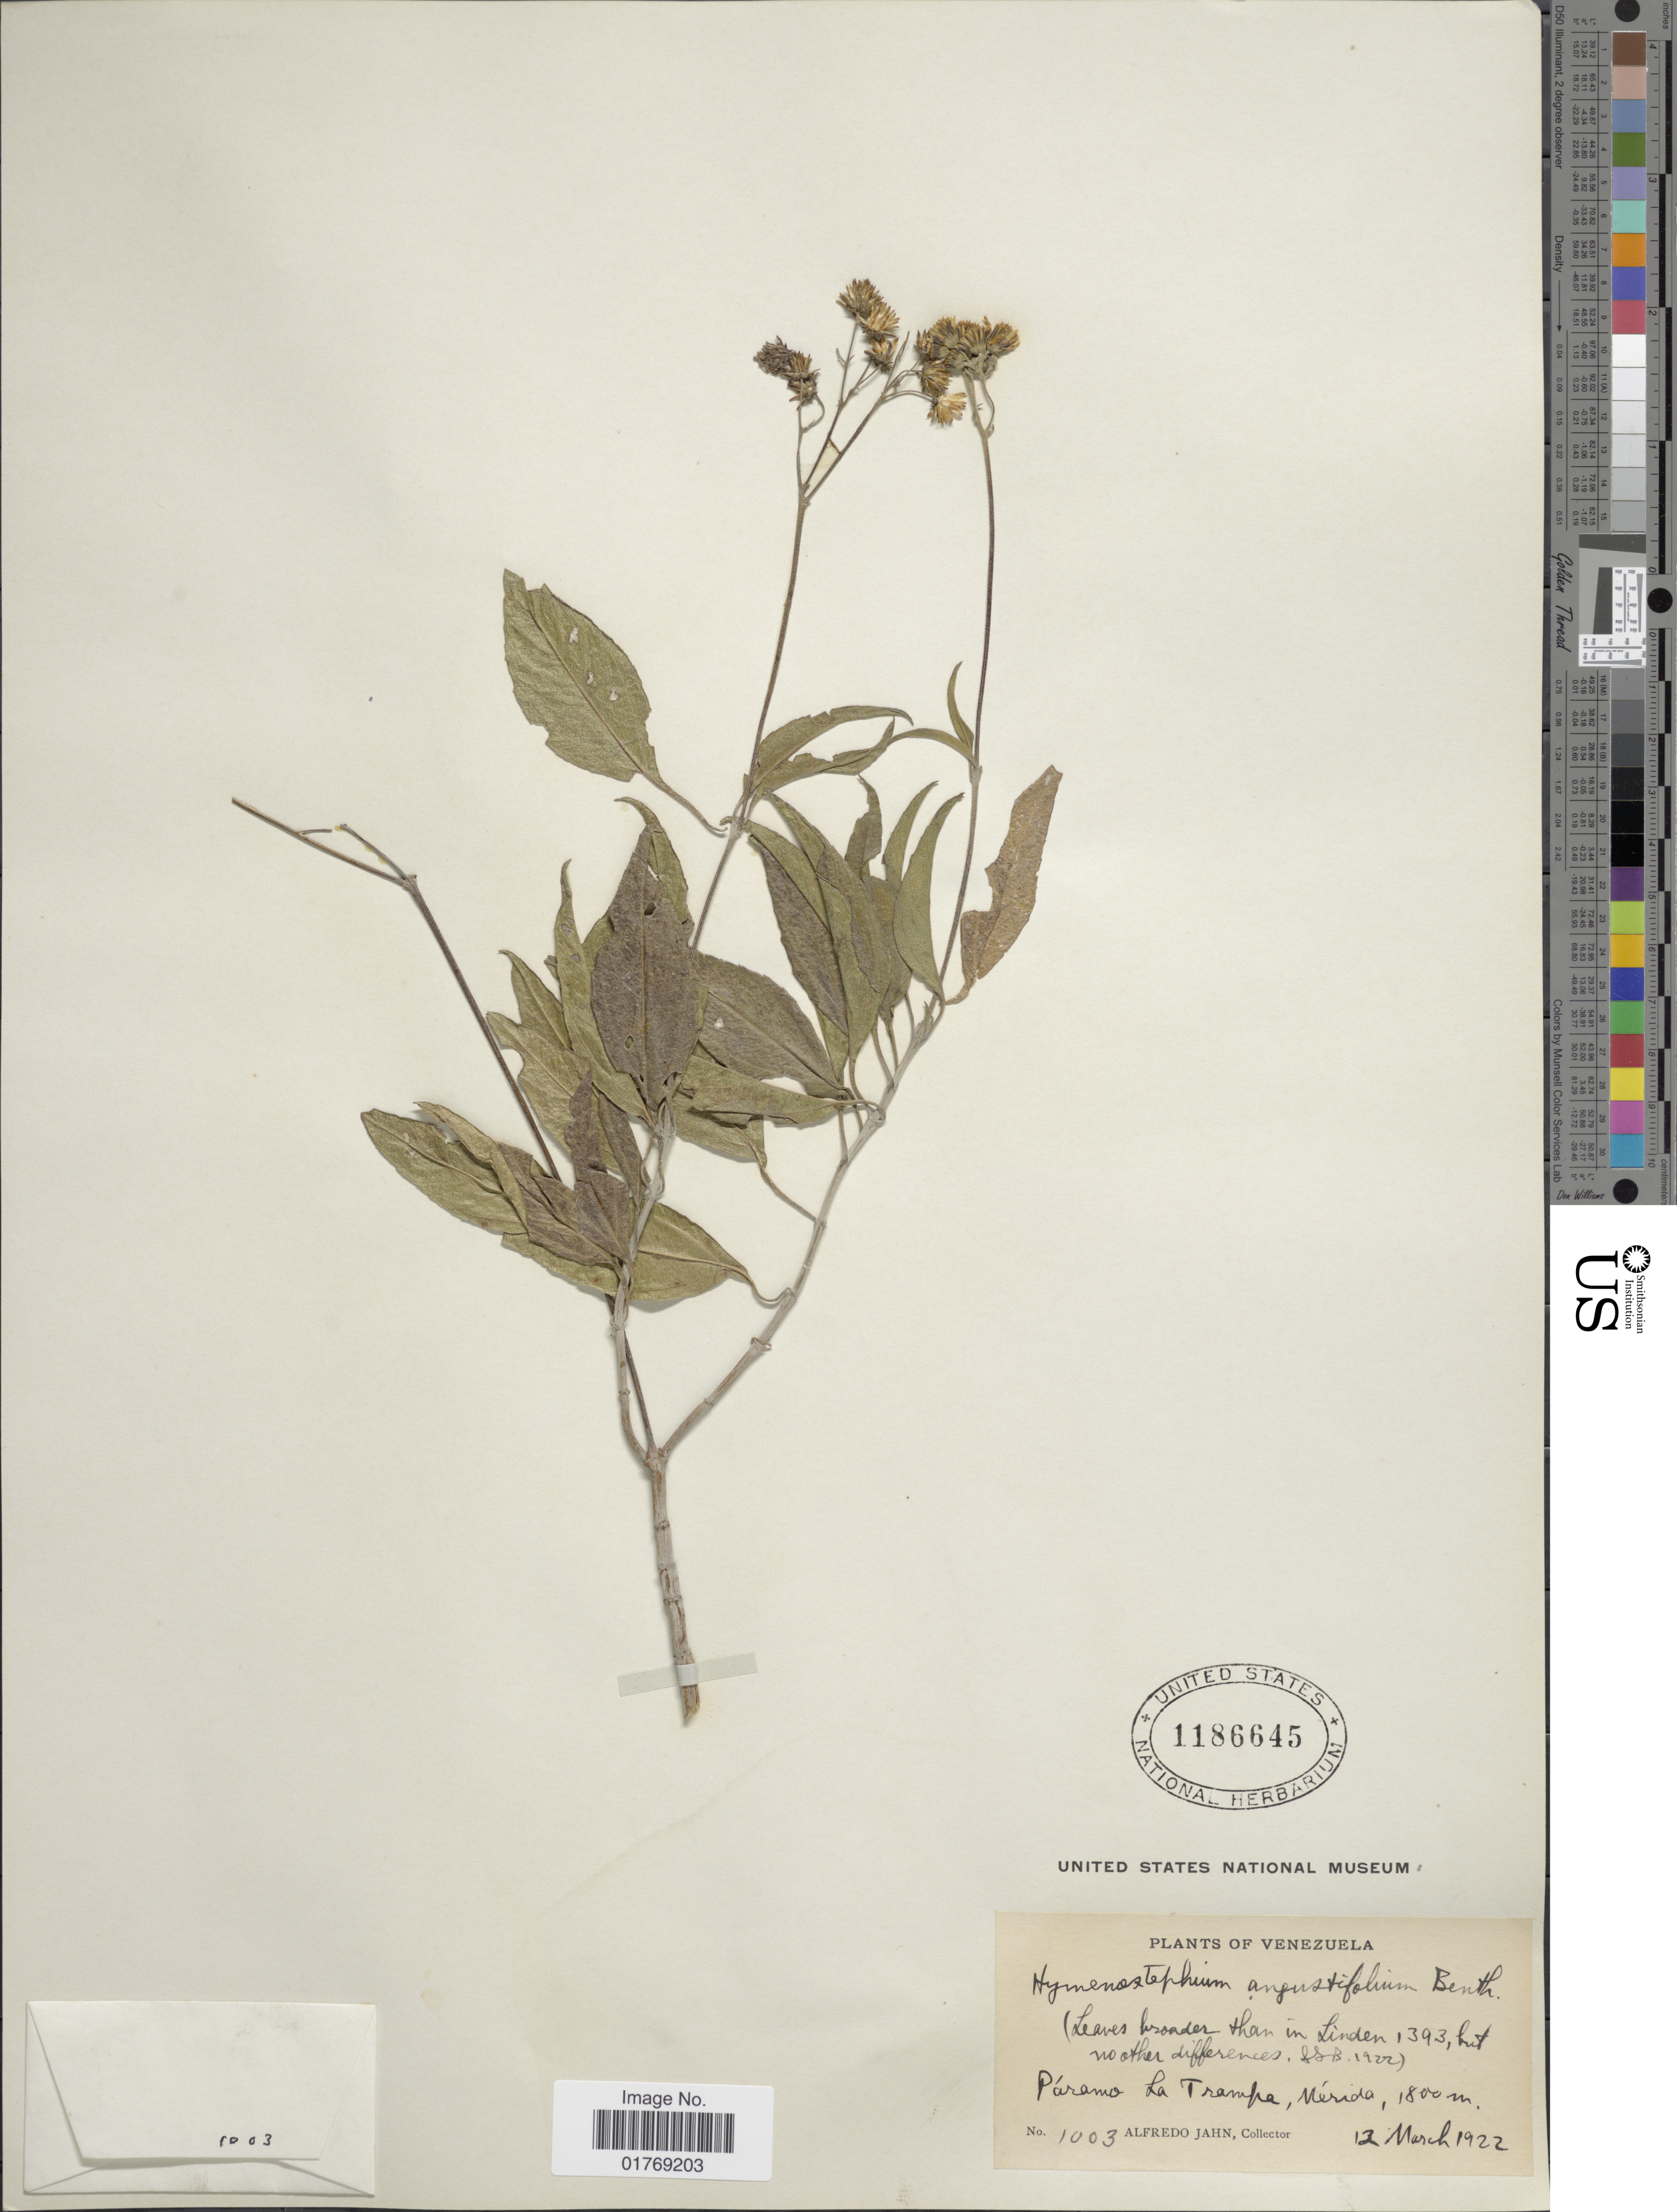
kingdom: Plantae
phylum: Tracheophyta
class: Magnoliopsida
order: Asterales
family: Asteraceae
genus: Viguiera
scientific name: Viguiera viride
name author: (Steyerm.) H. Rob.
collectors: A. Jahn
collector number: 1003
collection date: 1922-03-12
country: Venezuela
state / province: Mérida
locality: Páramo La Trampa, Mérida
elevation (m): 1800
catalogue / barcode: US 1186645